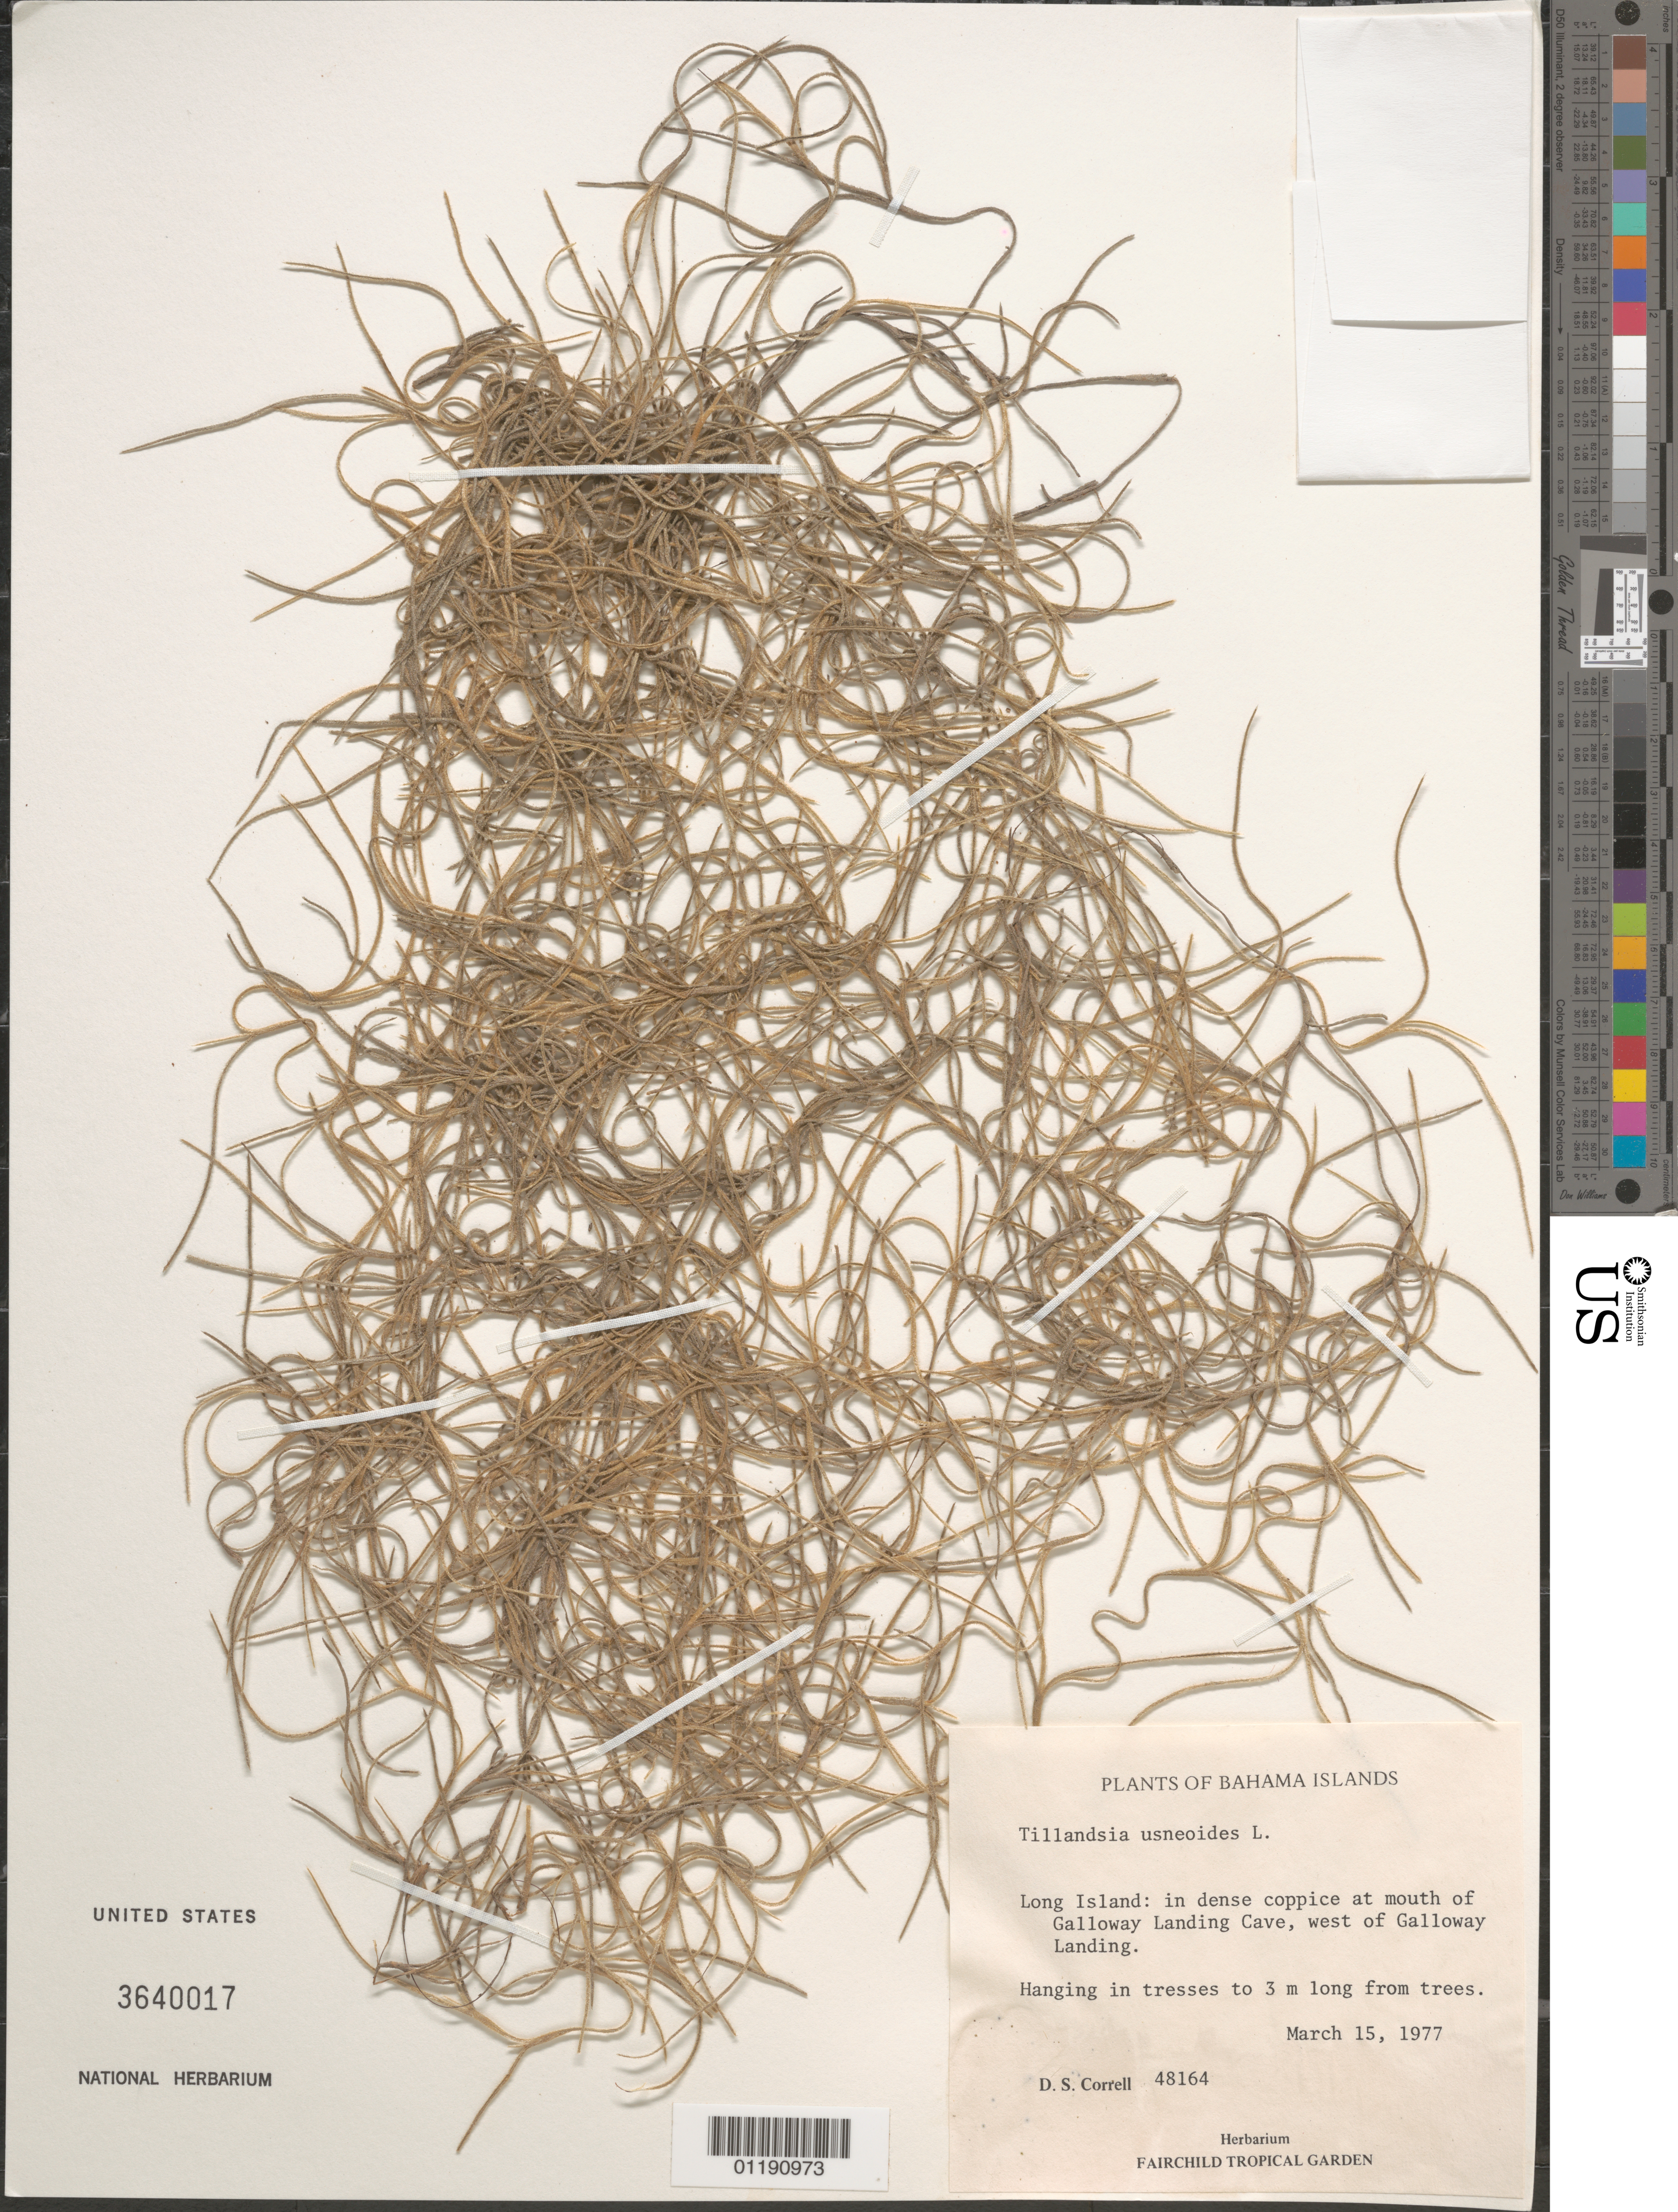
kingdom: Plantae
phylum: Tracheophyta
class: Liliopsida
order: Poales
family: Bromeliaceae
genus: Tillandsia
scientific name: Tillandsia usneoides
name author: (L.) L.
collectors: D. S. Correll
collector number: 48164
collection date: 1977-03-15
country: Bahamas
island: Long Island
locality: W of Galloway Landing.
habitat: In dense coppice at mouth of cave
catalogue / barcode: US 3640017